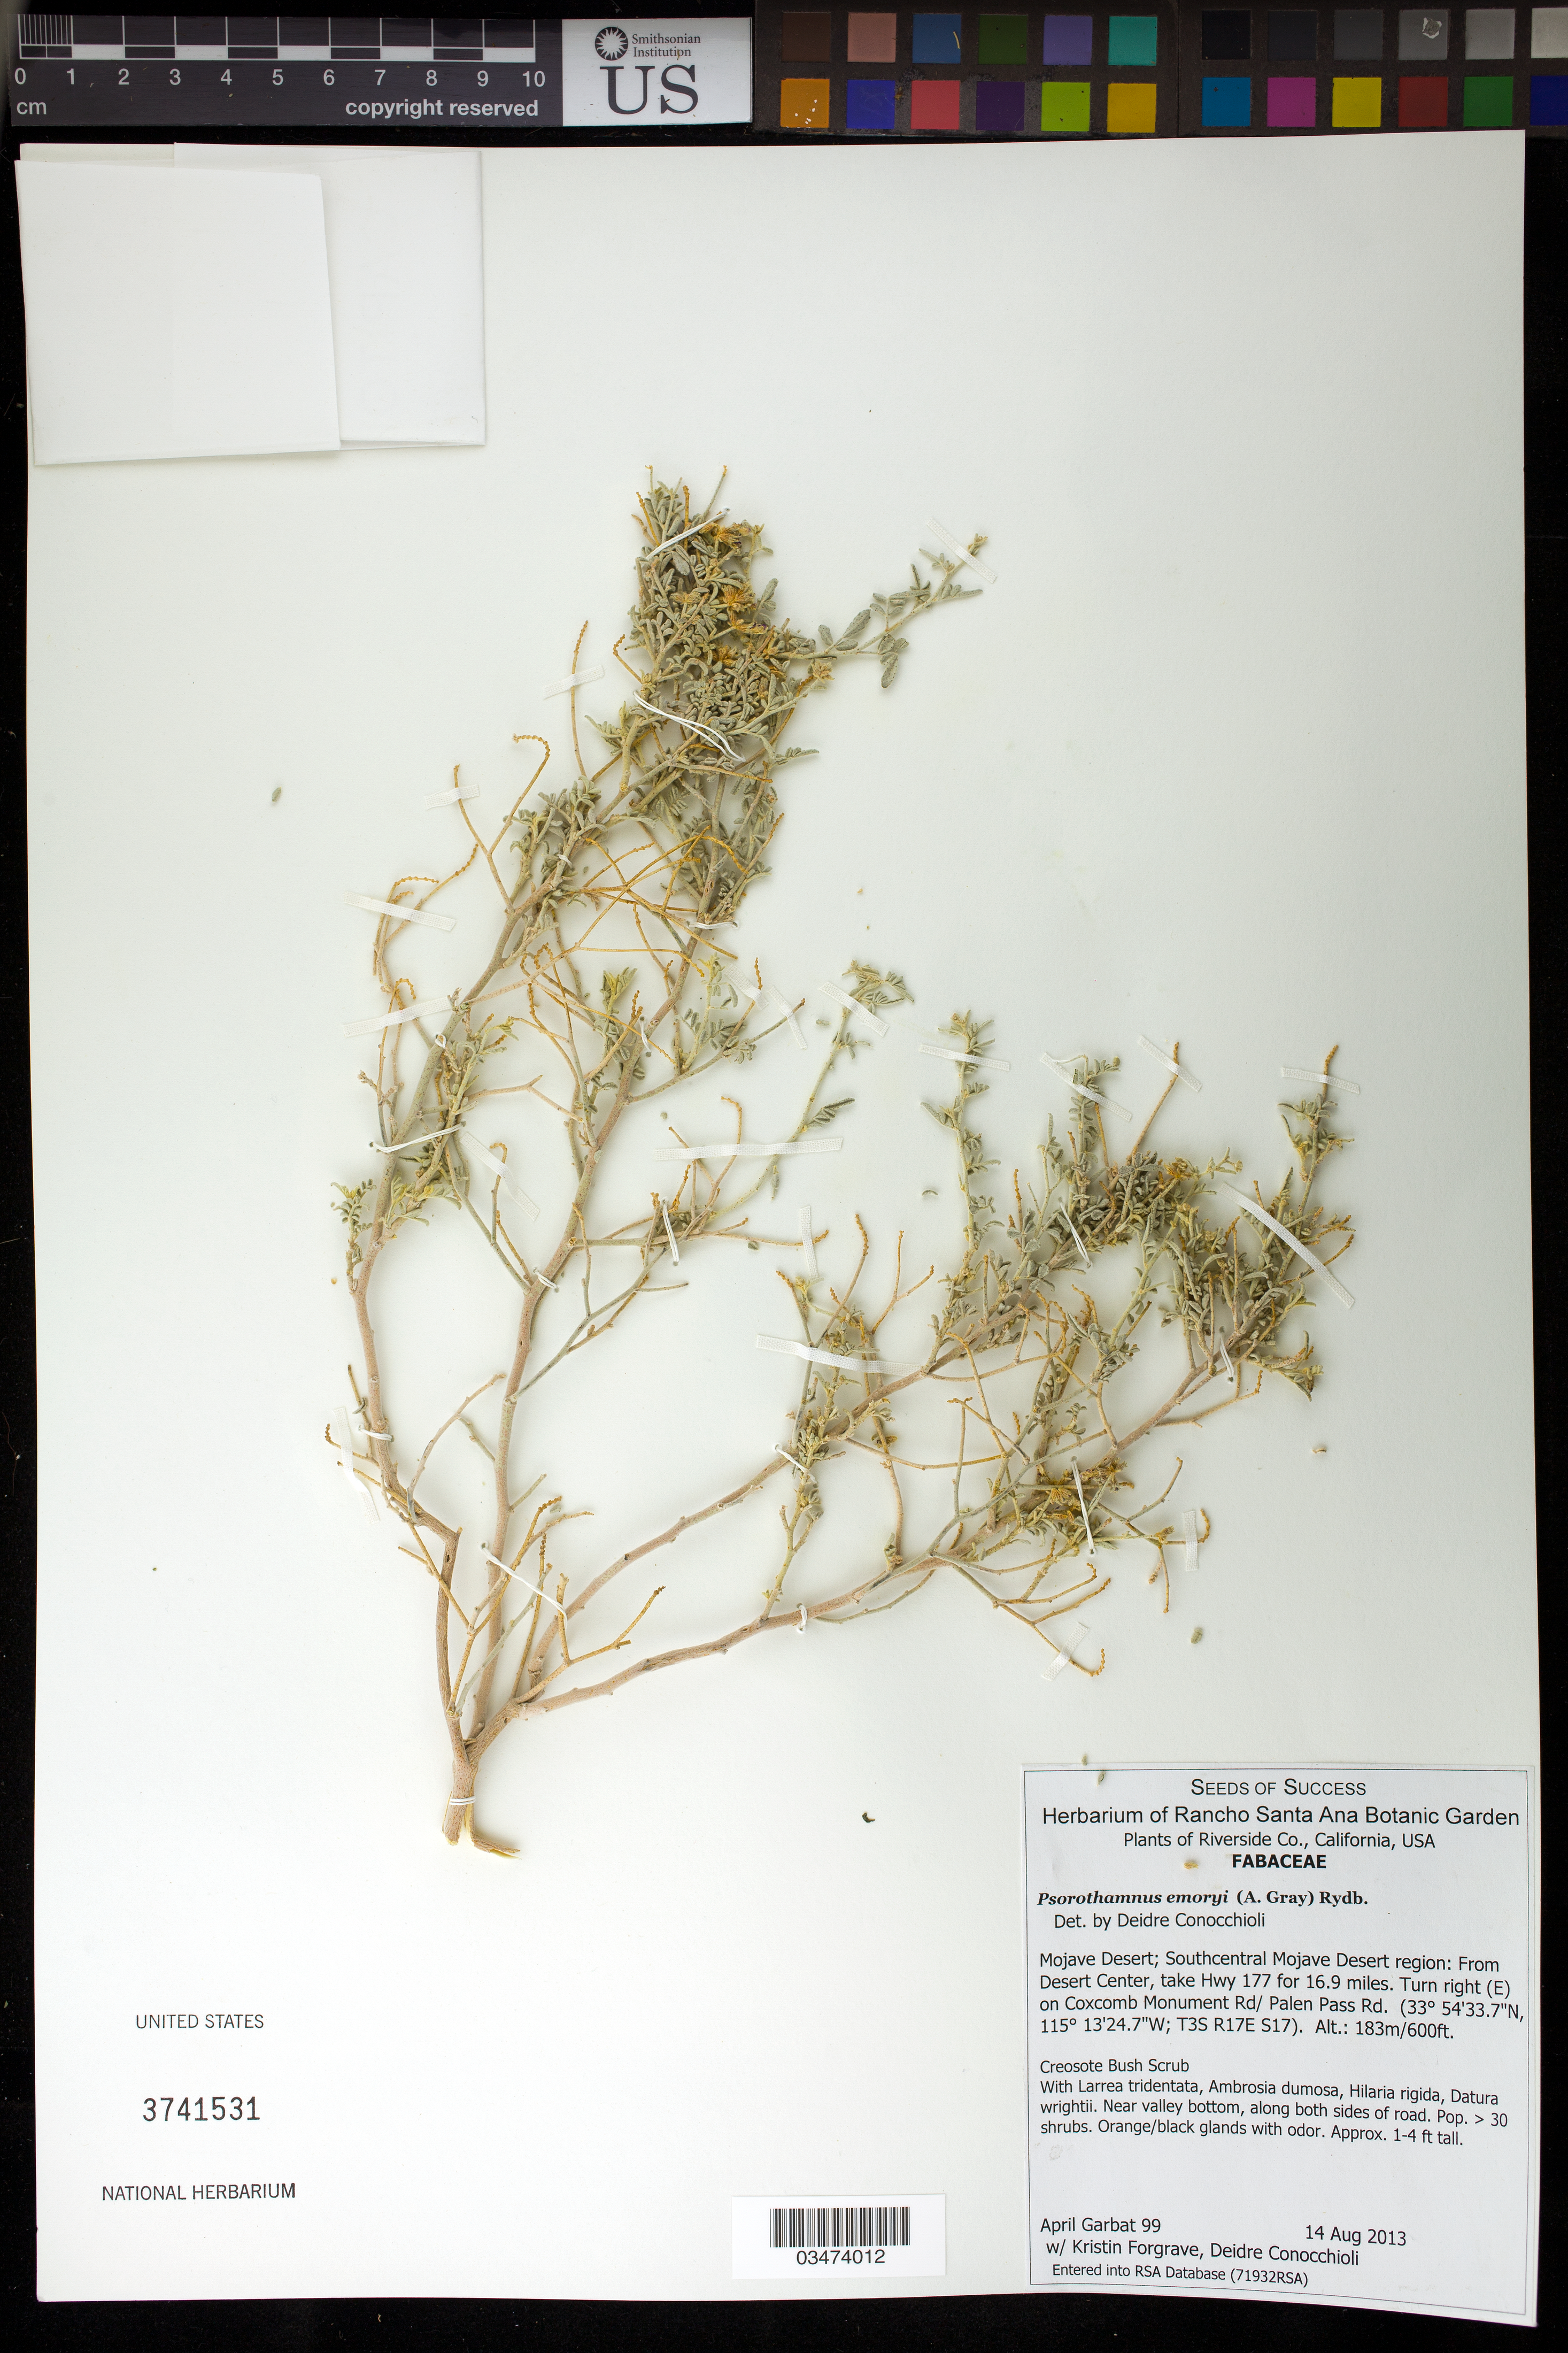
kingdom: Plantae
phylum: Tracheophyta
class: Magnoliopsida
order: Fabales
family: Fabaceae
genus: Psorothamnus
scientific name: Psorothamnus emoryi var. emoryi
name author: (A. Gray) Rydb.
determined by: Strong, M. T., (US), Smithsonian Institution - National Museum of Natural History (UNITED STATES)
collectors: A. Garbat, D. Conocchioli & K. Forgrave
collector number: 99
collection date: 2013-08-14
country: United States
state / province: California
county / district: San Bernardino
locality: Mojave Desert, Southcentral region, on Coxcomb Monument Rd/ Palen Pass Rd.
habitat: Creosote Bush Scrub. With Larrea tridentata, Ambrosia dumosa , Hilaria rigida, Datura wrightii.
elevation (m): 183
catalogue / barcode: US 3741531